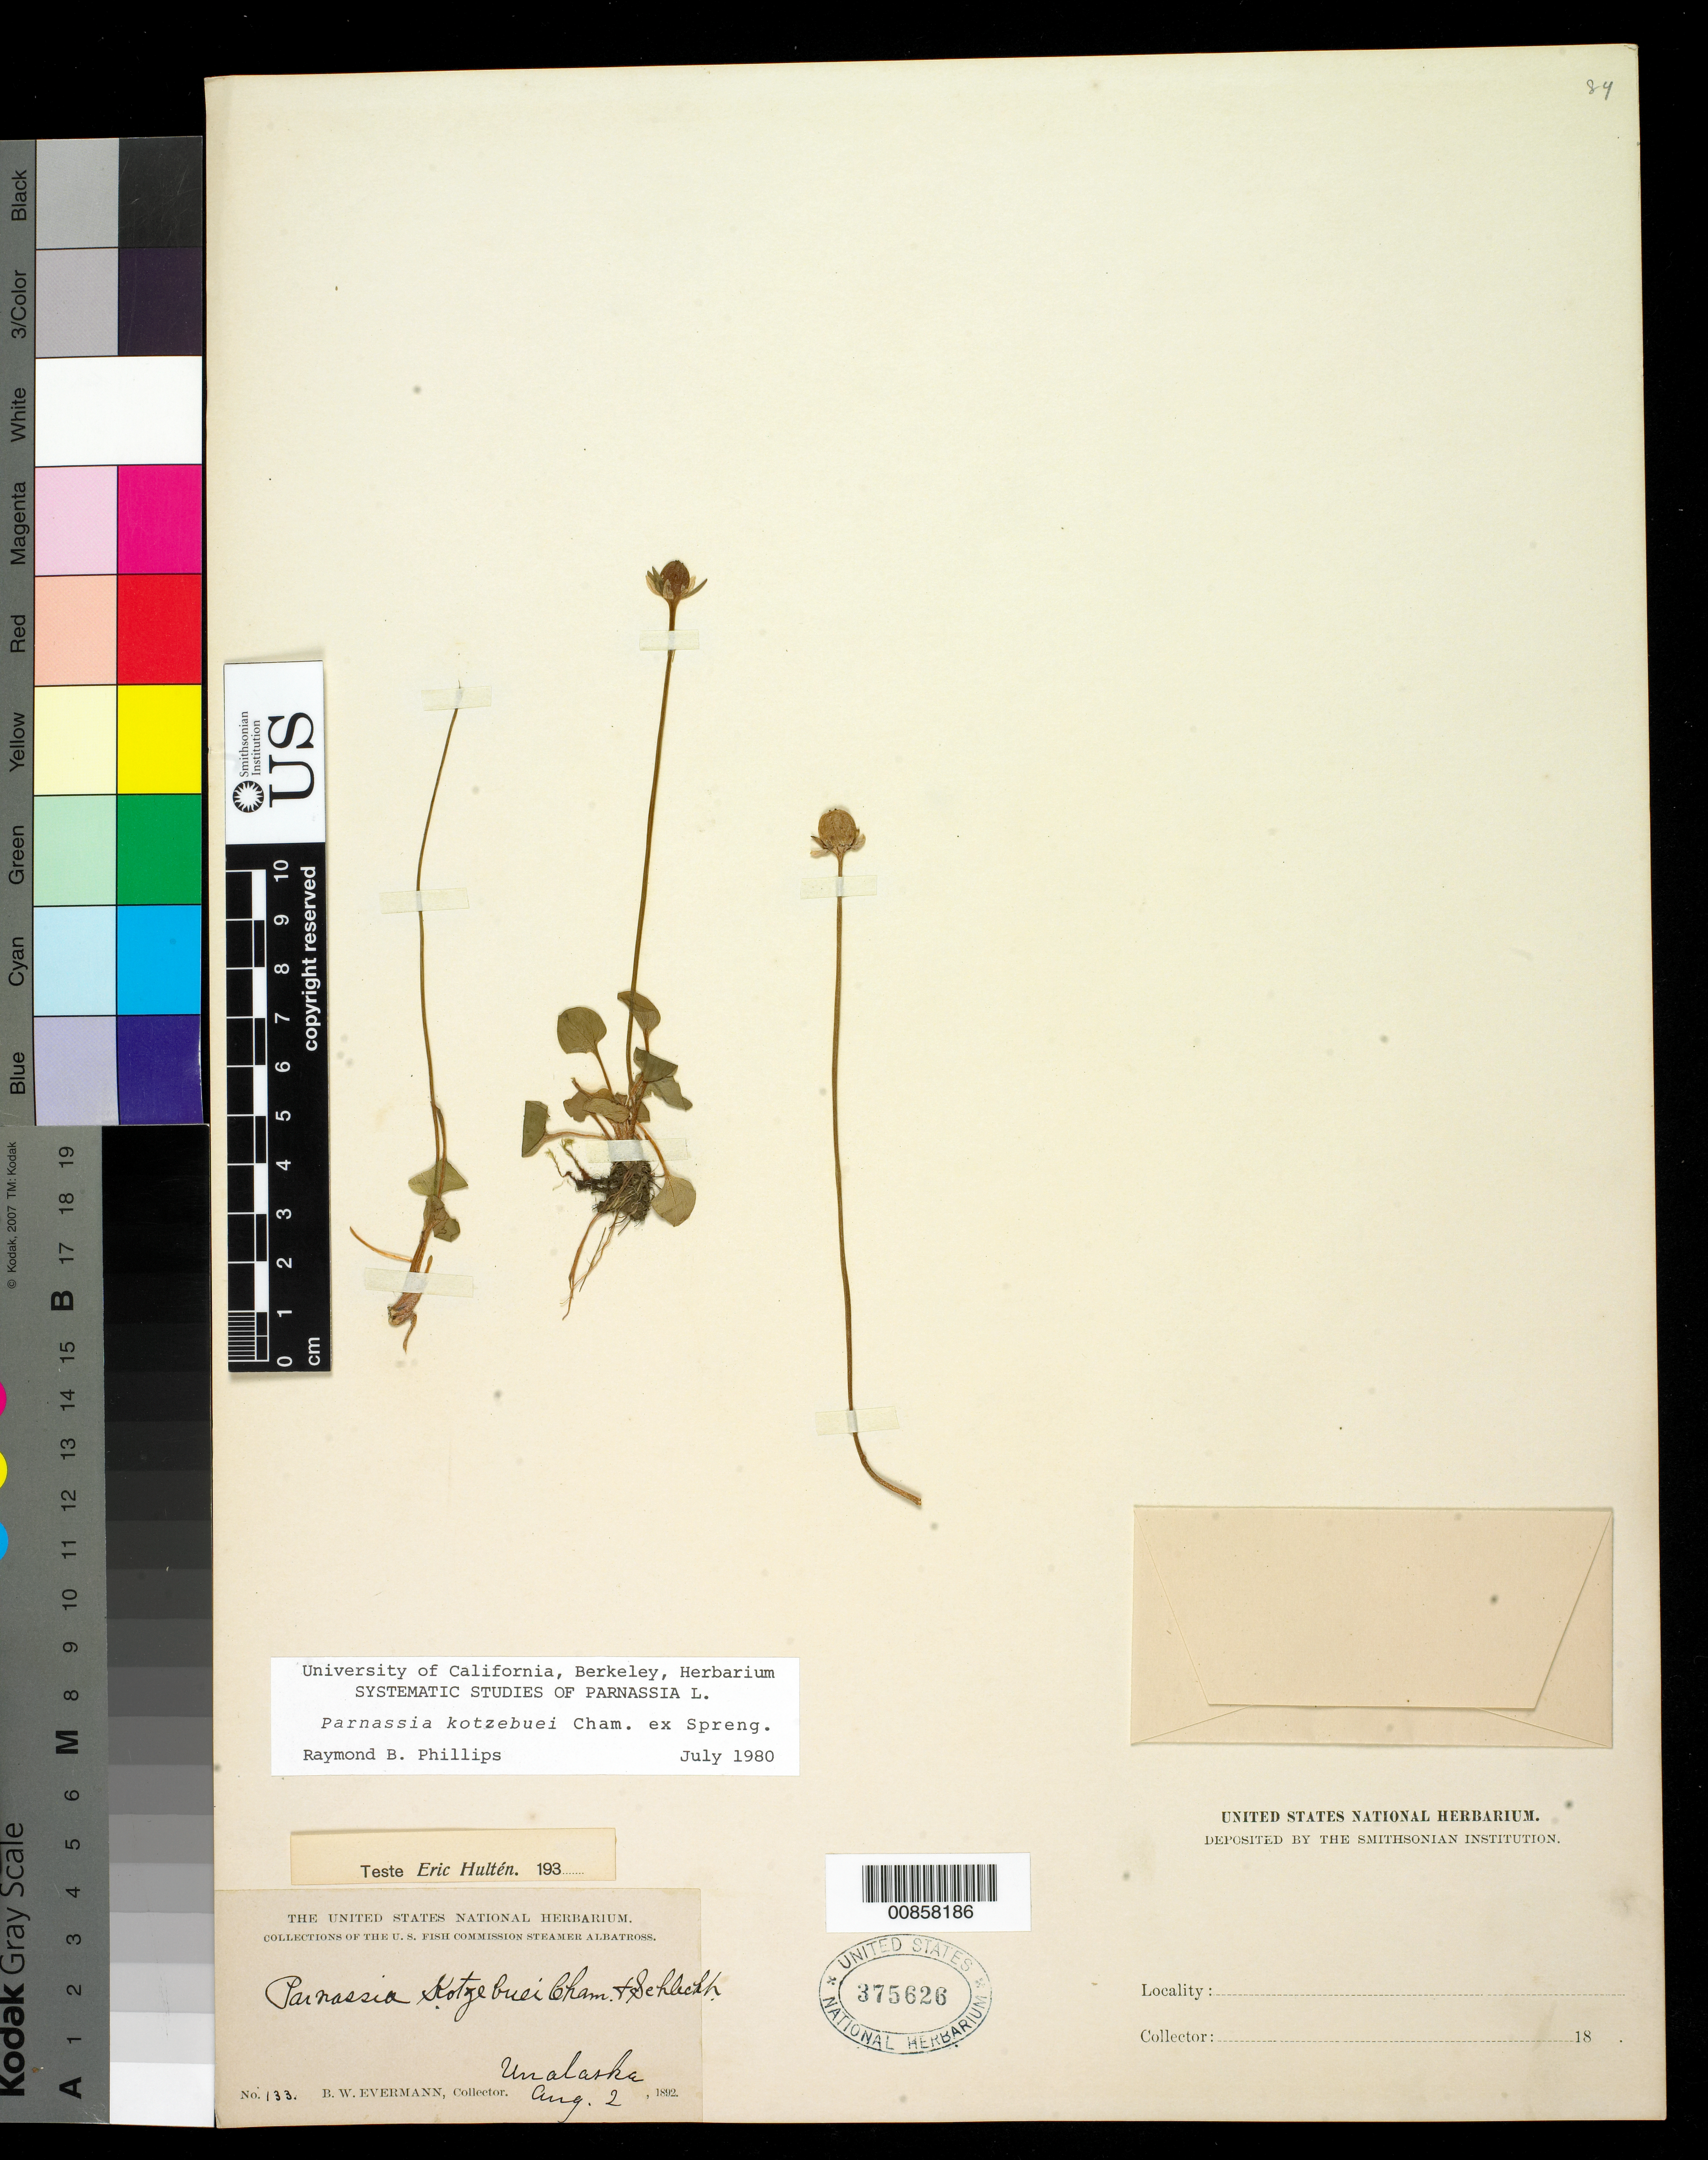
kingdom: Plantae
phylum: Tracheophyta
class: Magnoliopsida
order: Celastrales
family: Parnassiaceae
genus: Parnassia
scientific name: Parnassia kotzebuei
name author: Cham. ex Spreng.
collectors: B. W. Evermann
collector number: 133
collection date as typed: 02 Aug 1892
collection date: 1892-08-02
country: United States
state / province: Alaska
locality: Unalaska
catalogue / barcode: US 375626